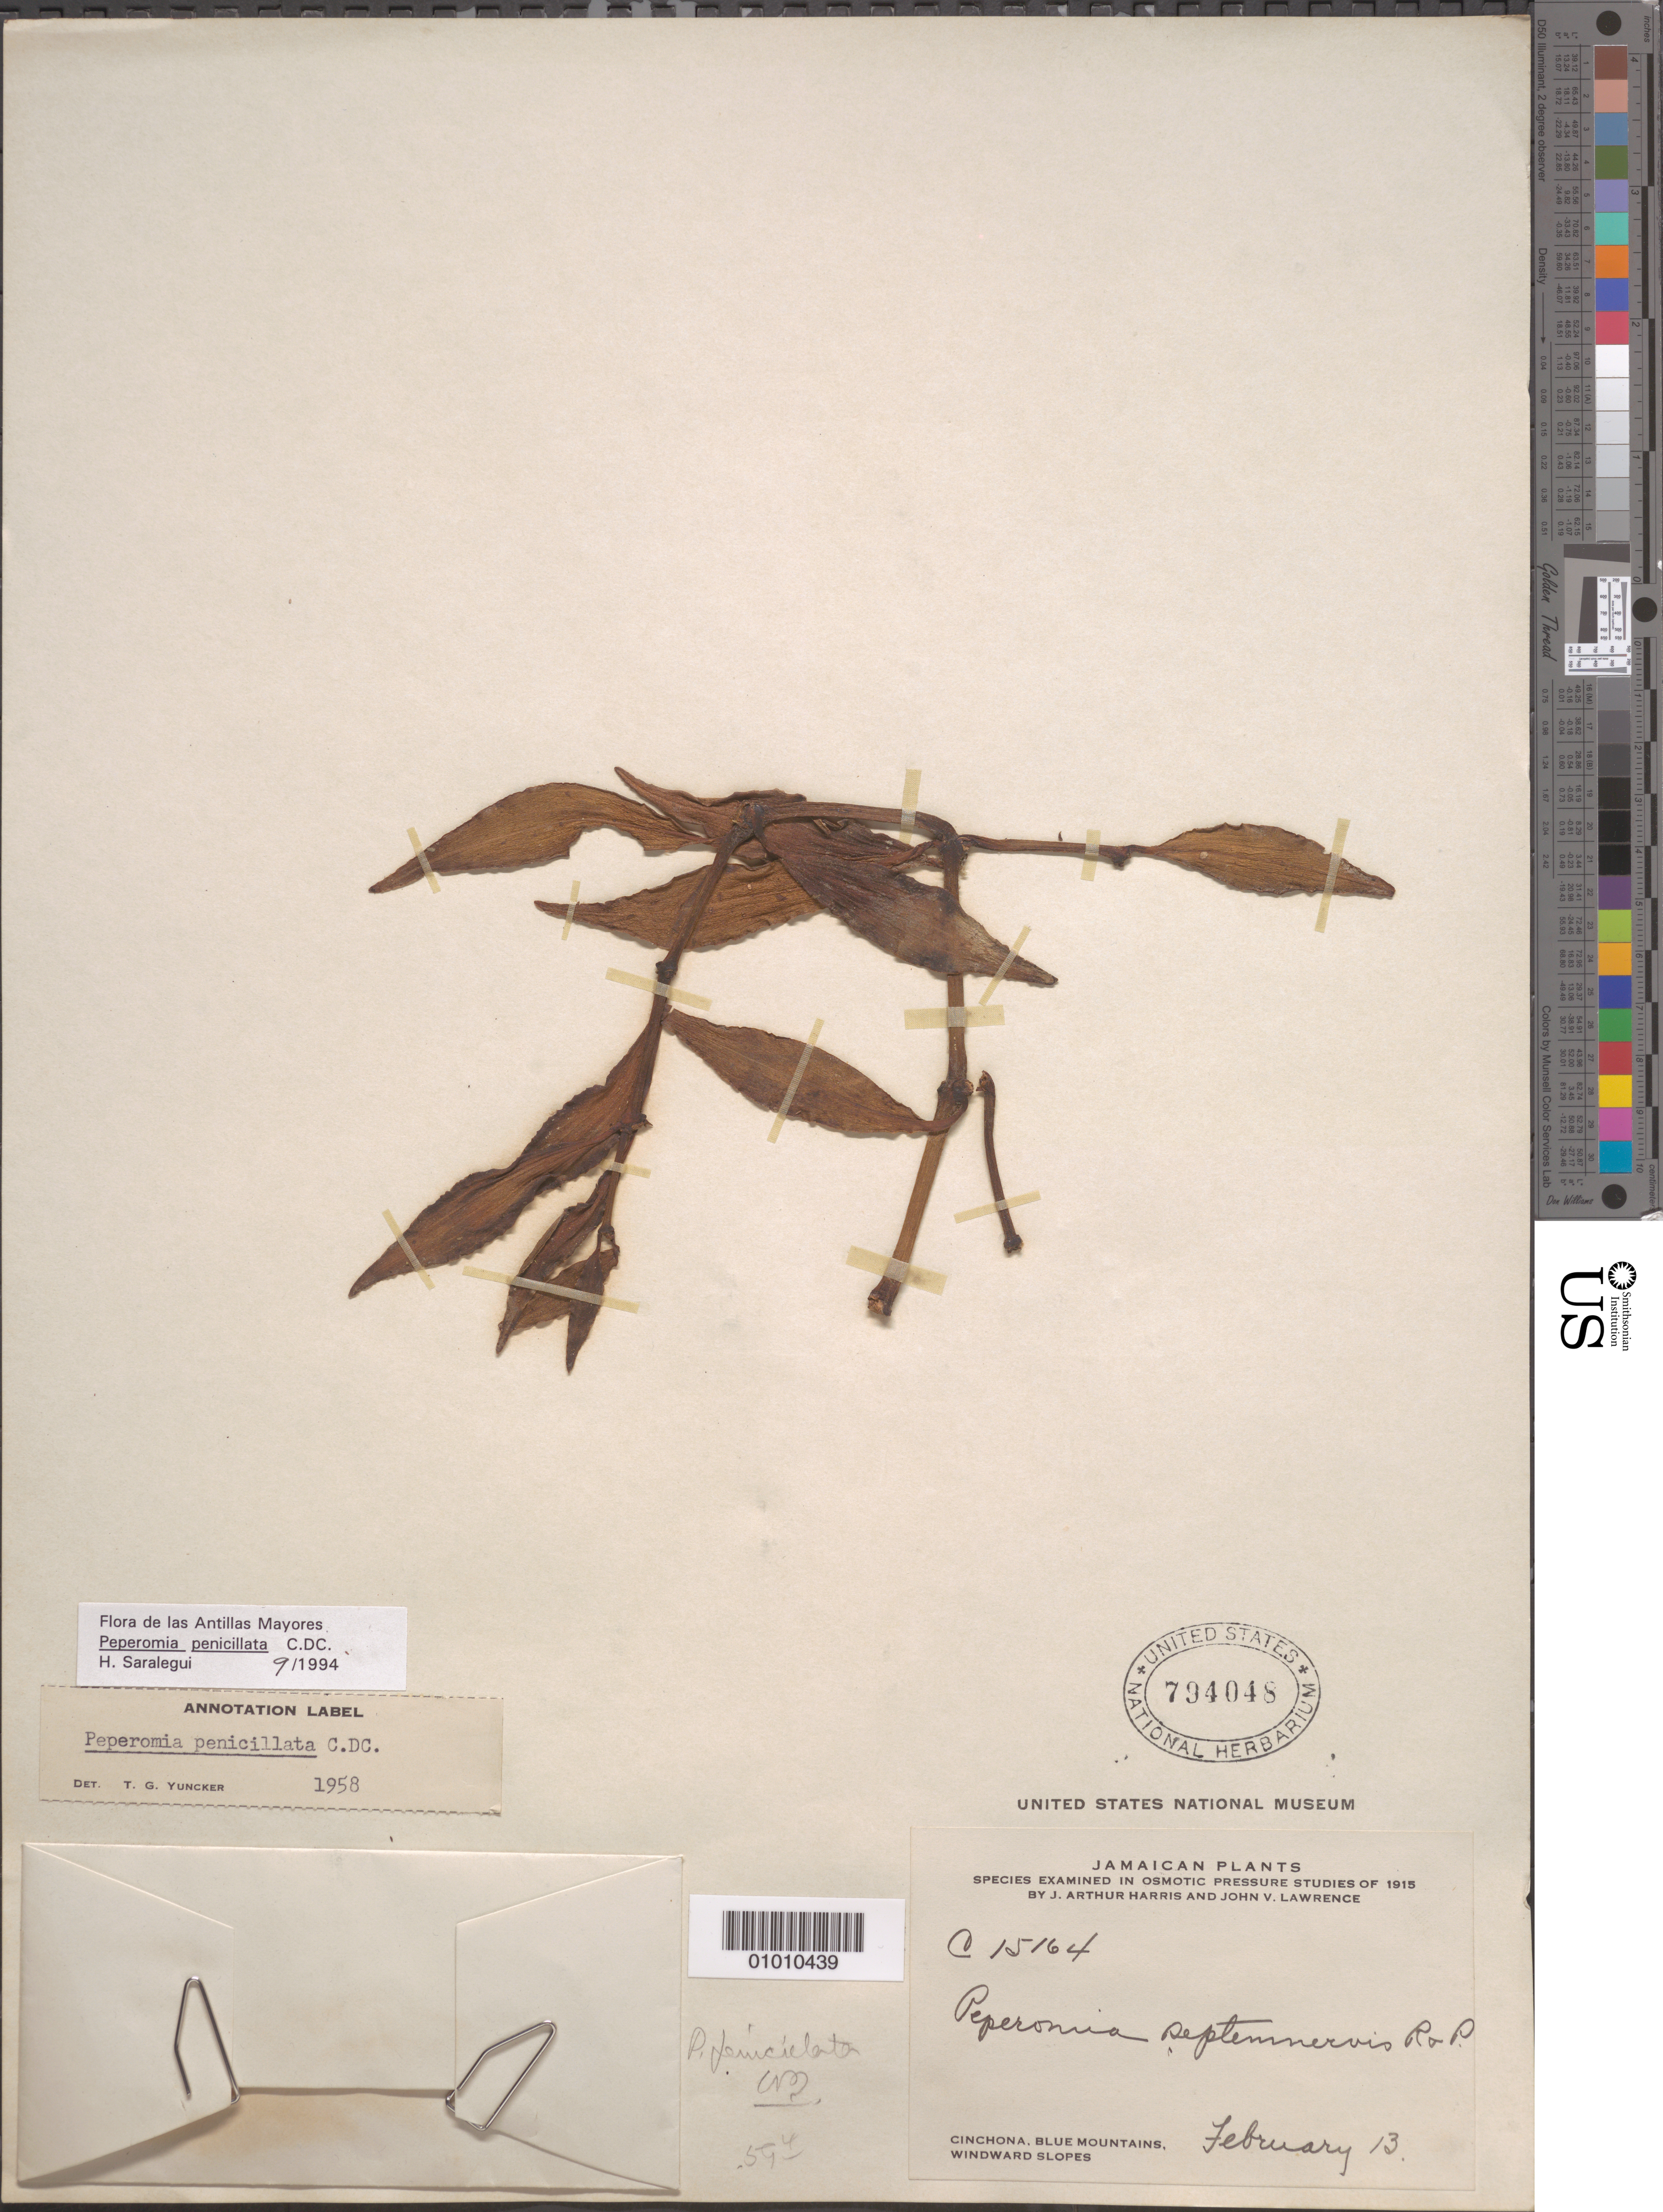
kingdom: Plantae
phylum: Tracheophyta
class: Magnoliopsida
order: Piperales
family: Piperaceae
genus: Peperomia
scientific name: Peperomia penicillata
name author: C. DC.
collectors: A. Harris & J. Lawrence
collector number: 15164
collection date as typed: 13 Feb 1915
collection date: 1915-02-13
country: Jamaica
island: Jamaica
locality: Cinchona, Blue Mts. Windward Slopes.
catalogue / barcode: US 794048